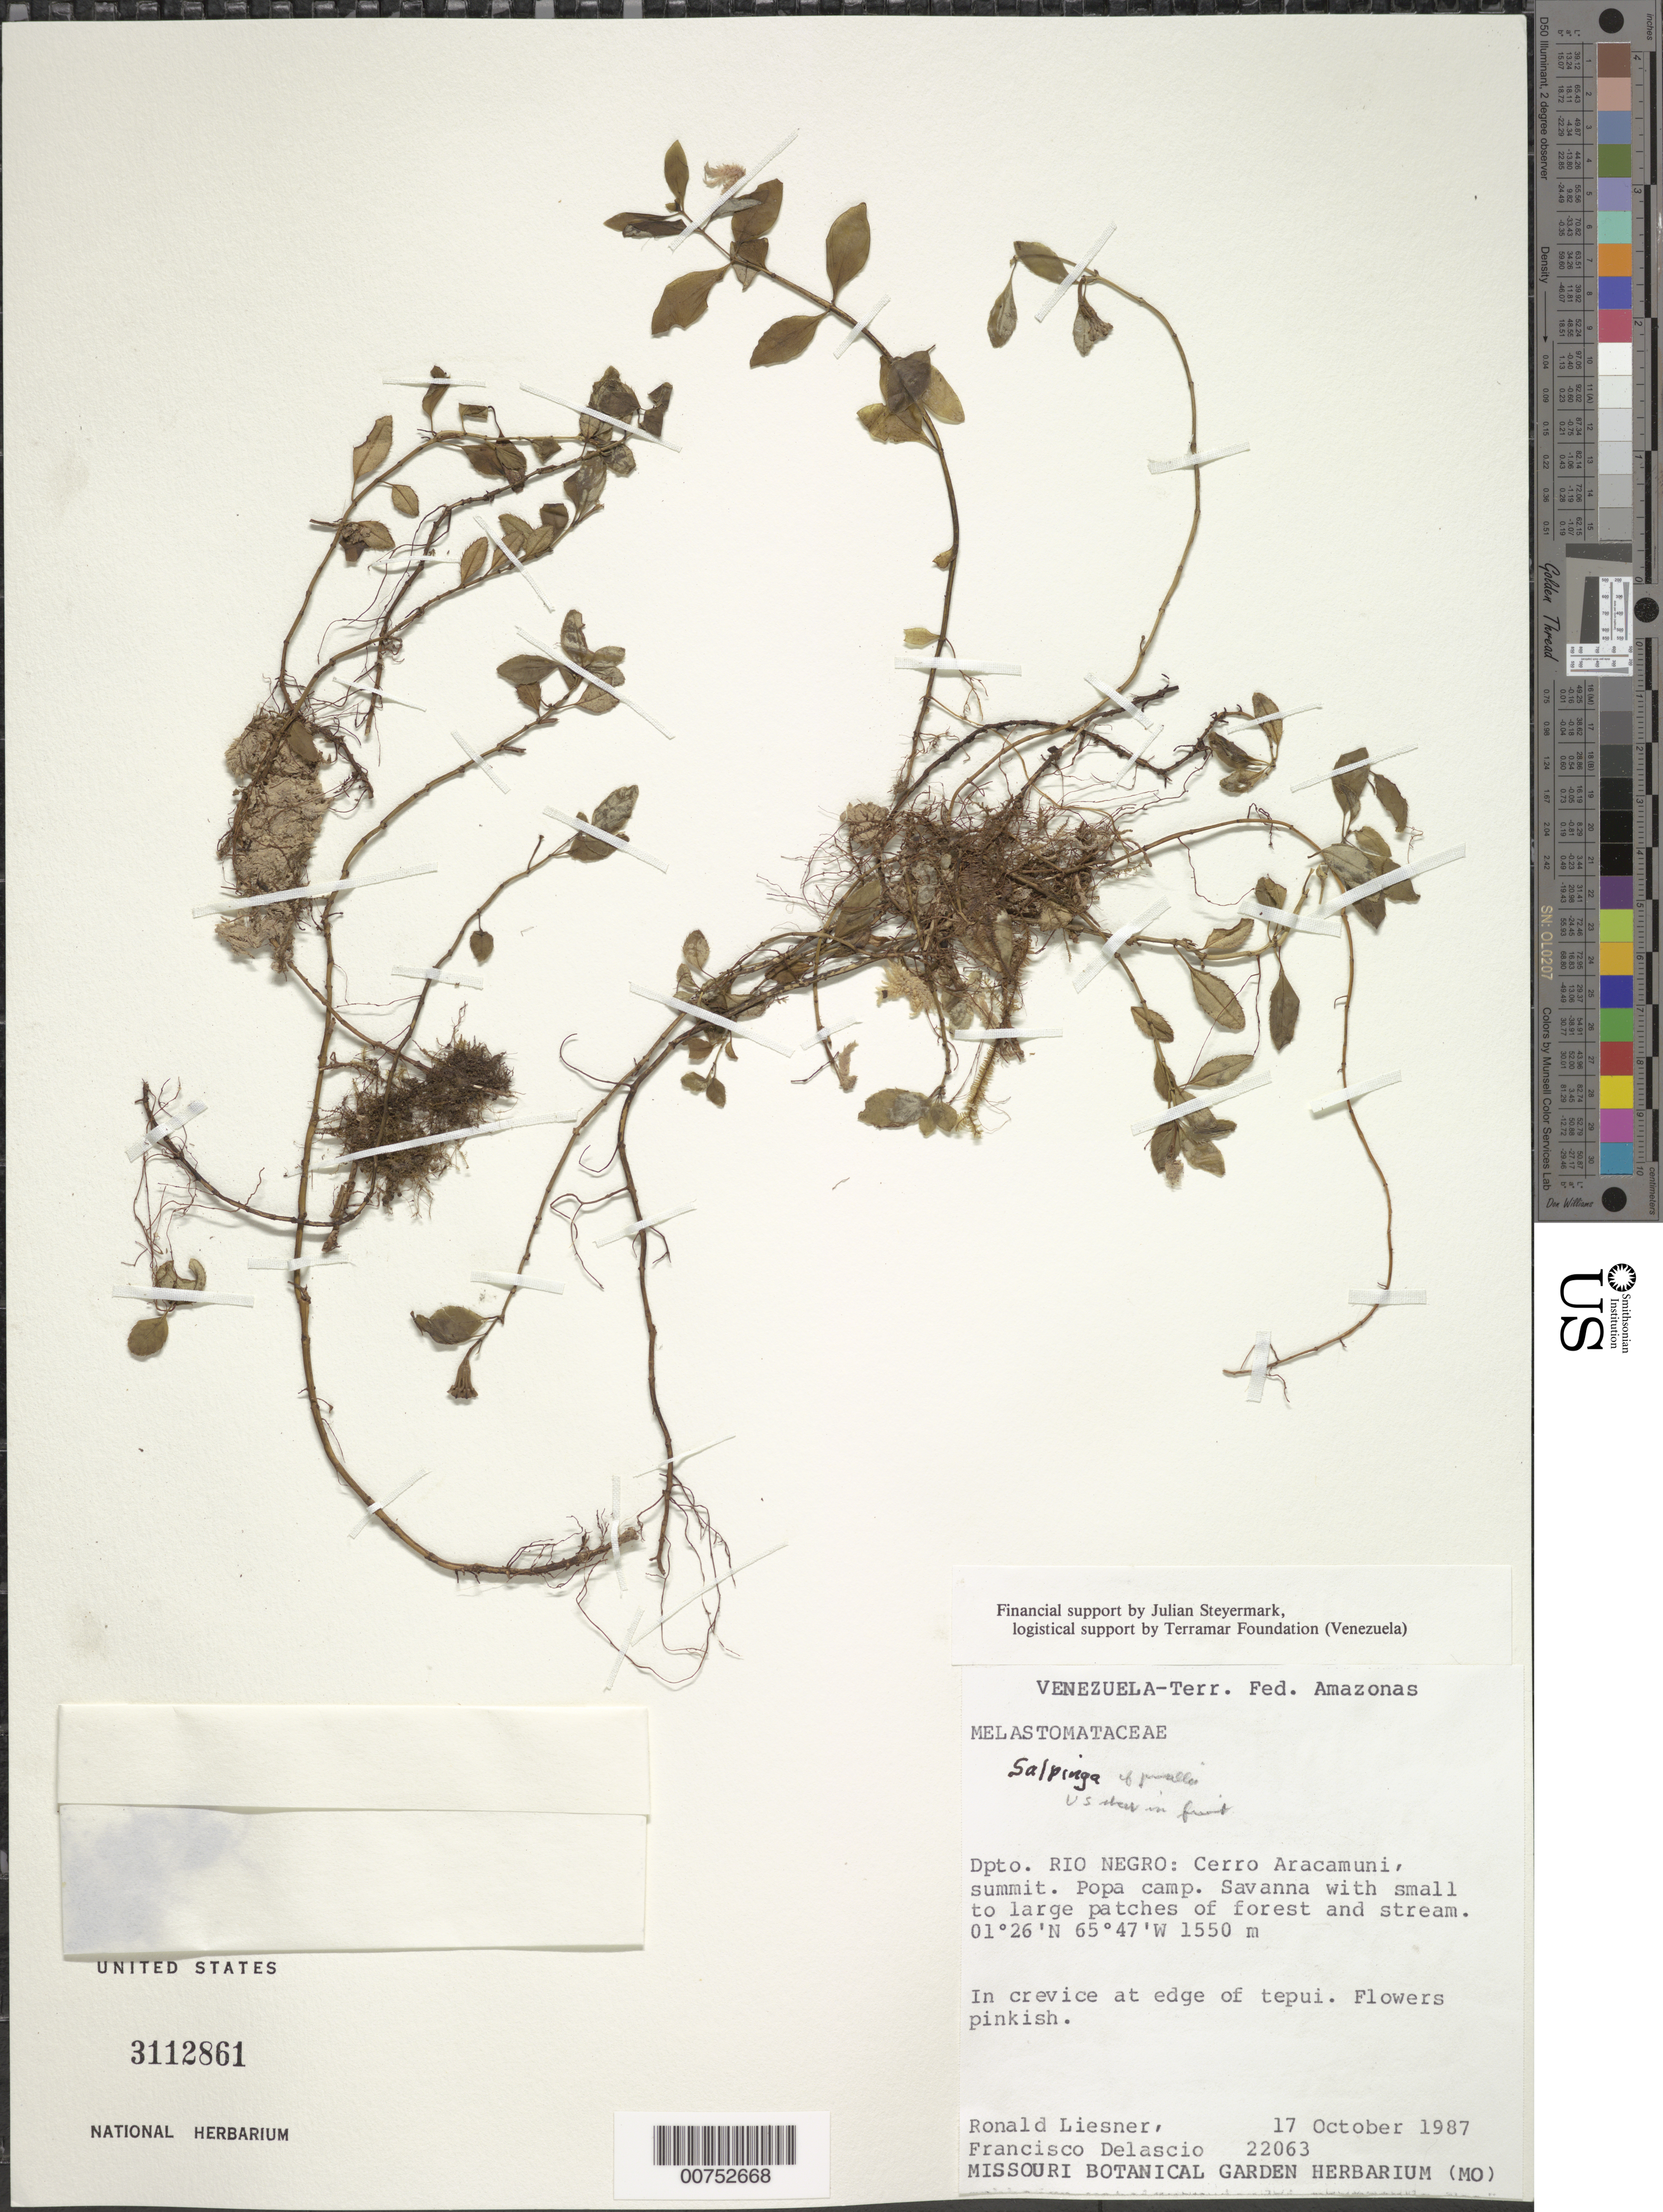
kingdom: Plantae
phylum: Tracheophyta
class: Magnoliopsida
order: Myrtales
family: Melastomataceae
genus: Salpinga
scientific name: Salpinga pusilla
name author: Wurdack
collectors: R. L. Liesner & F. Delascio C.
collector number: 22063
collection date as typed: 17-Oct-87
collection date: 1987-10-17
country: Venezuela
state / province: Amazonas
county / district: Río Negro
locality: Cerro Aracamuni, Popa camp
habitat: Savanna with small to large patches of forest & stream; in crevice at edge of tepui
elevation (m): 1550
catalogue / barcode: US 3112861